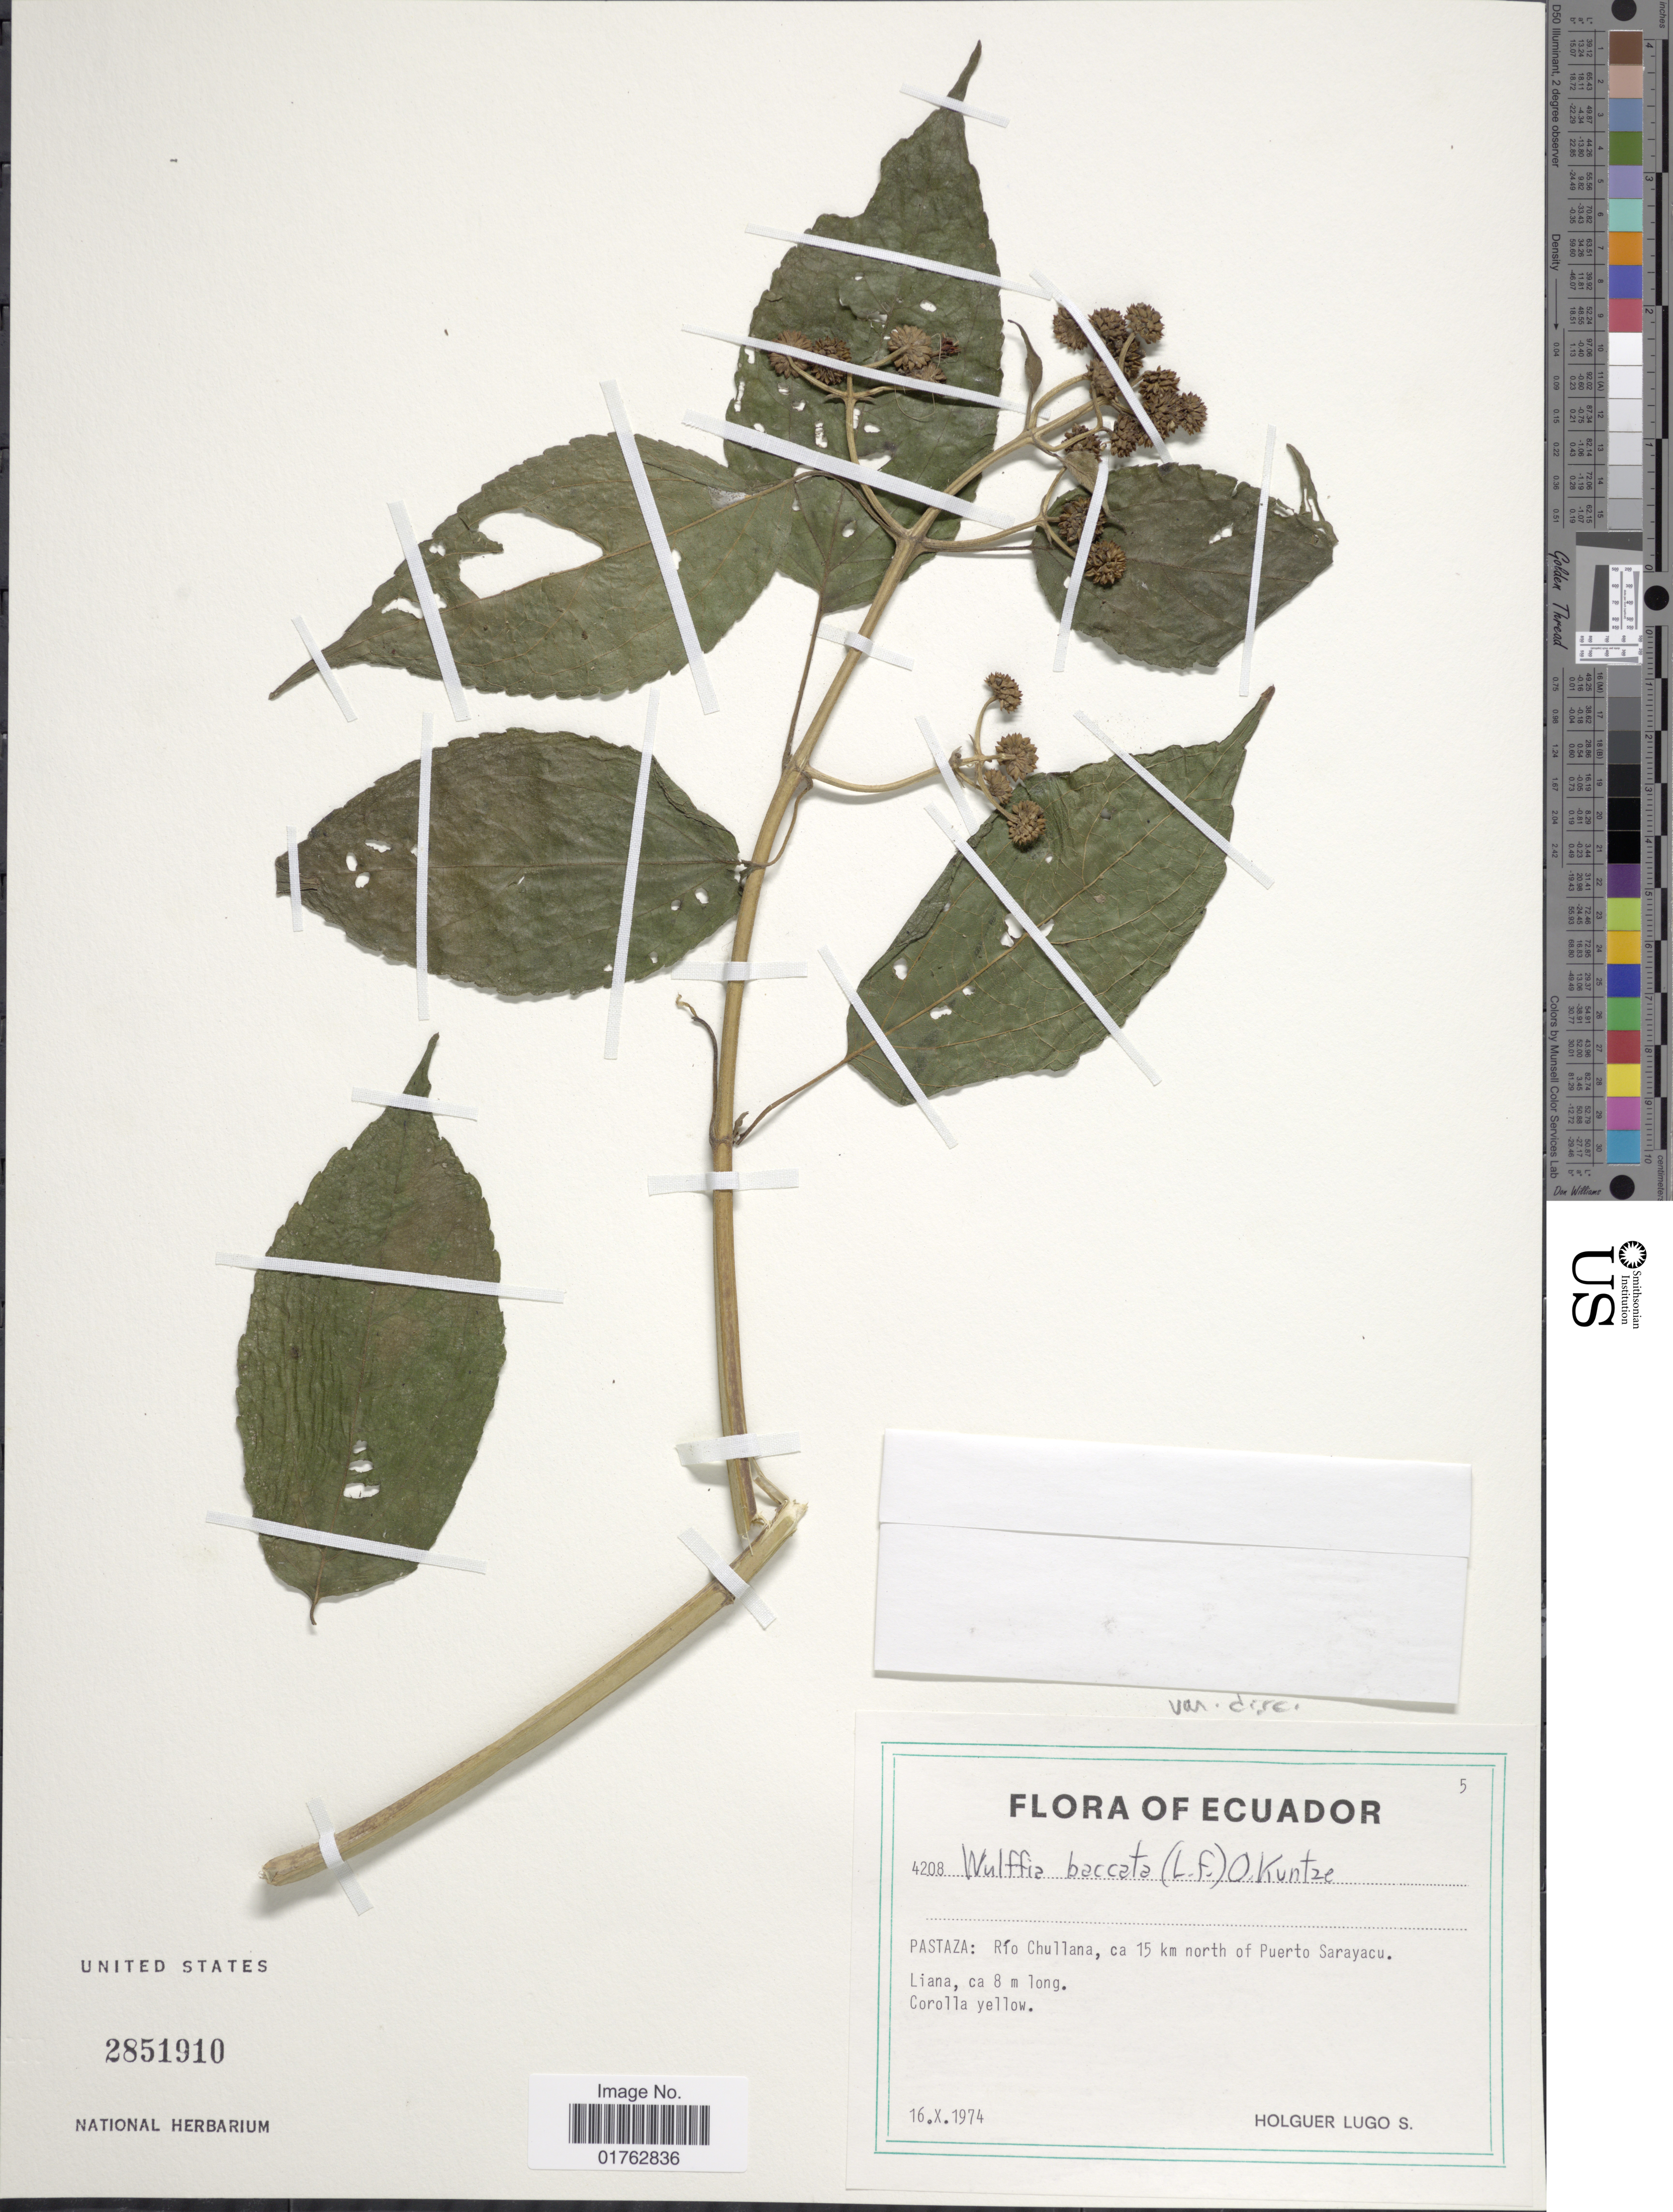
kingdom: Plantae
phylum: Tracheophyta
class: Magnoliopsida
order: Asterales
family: Asteraceae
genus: Wulffia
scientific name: Wulffia baccata var. discoidea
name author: S.F. Blake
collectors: H. Lugo S.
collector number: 4208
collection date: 1974-10-16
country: Ecuador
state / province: Pastaza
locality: Rio Chullana, ca 15 km north of Puerto Sarayacu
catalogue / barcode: US 2851910